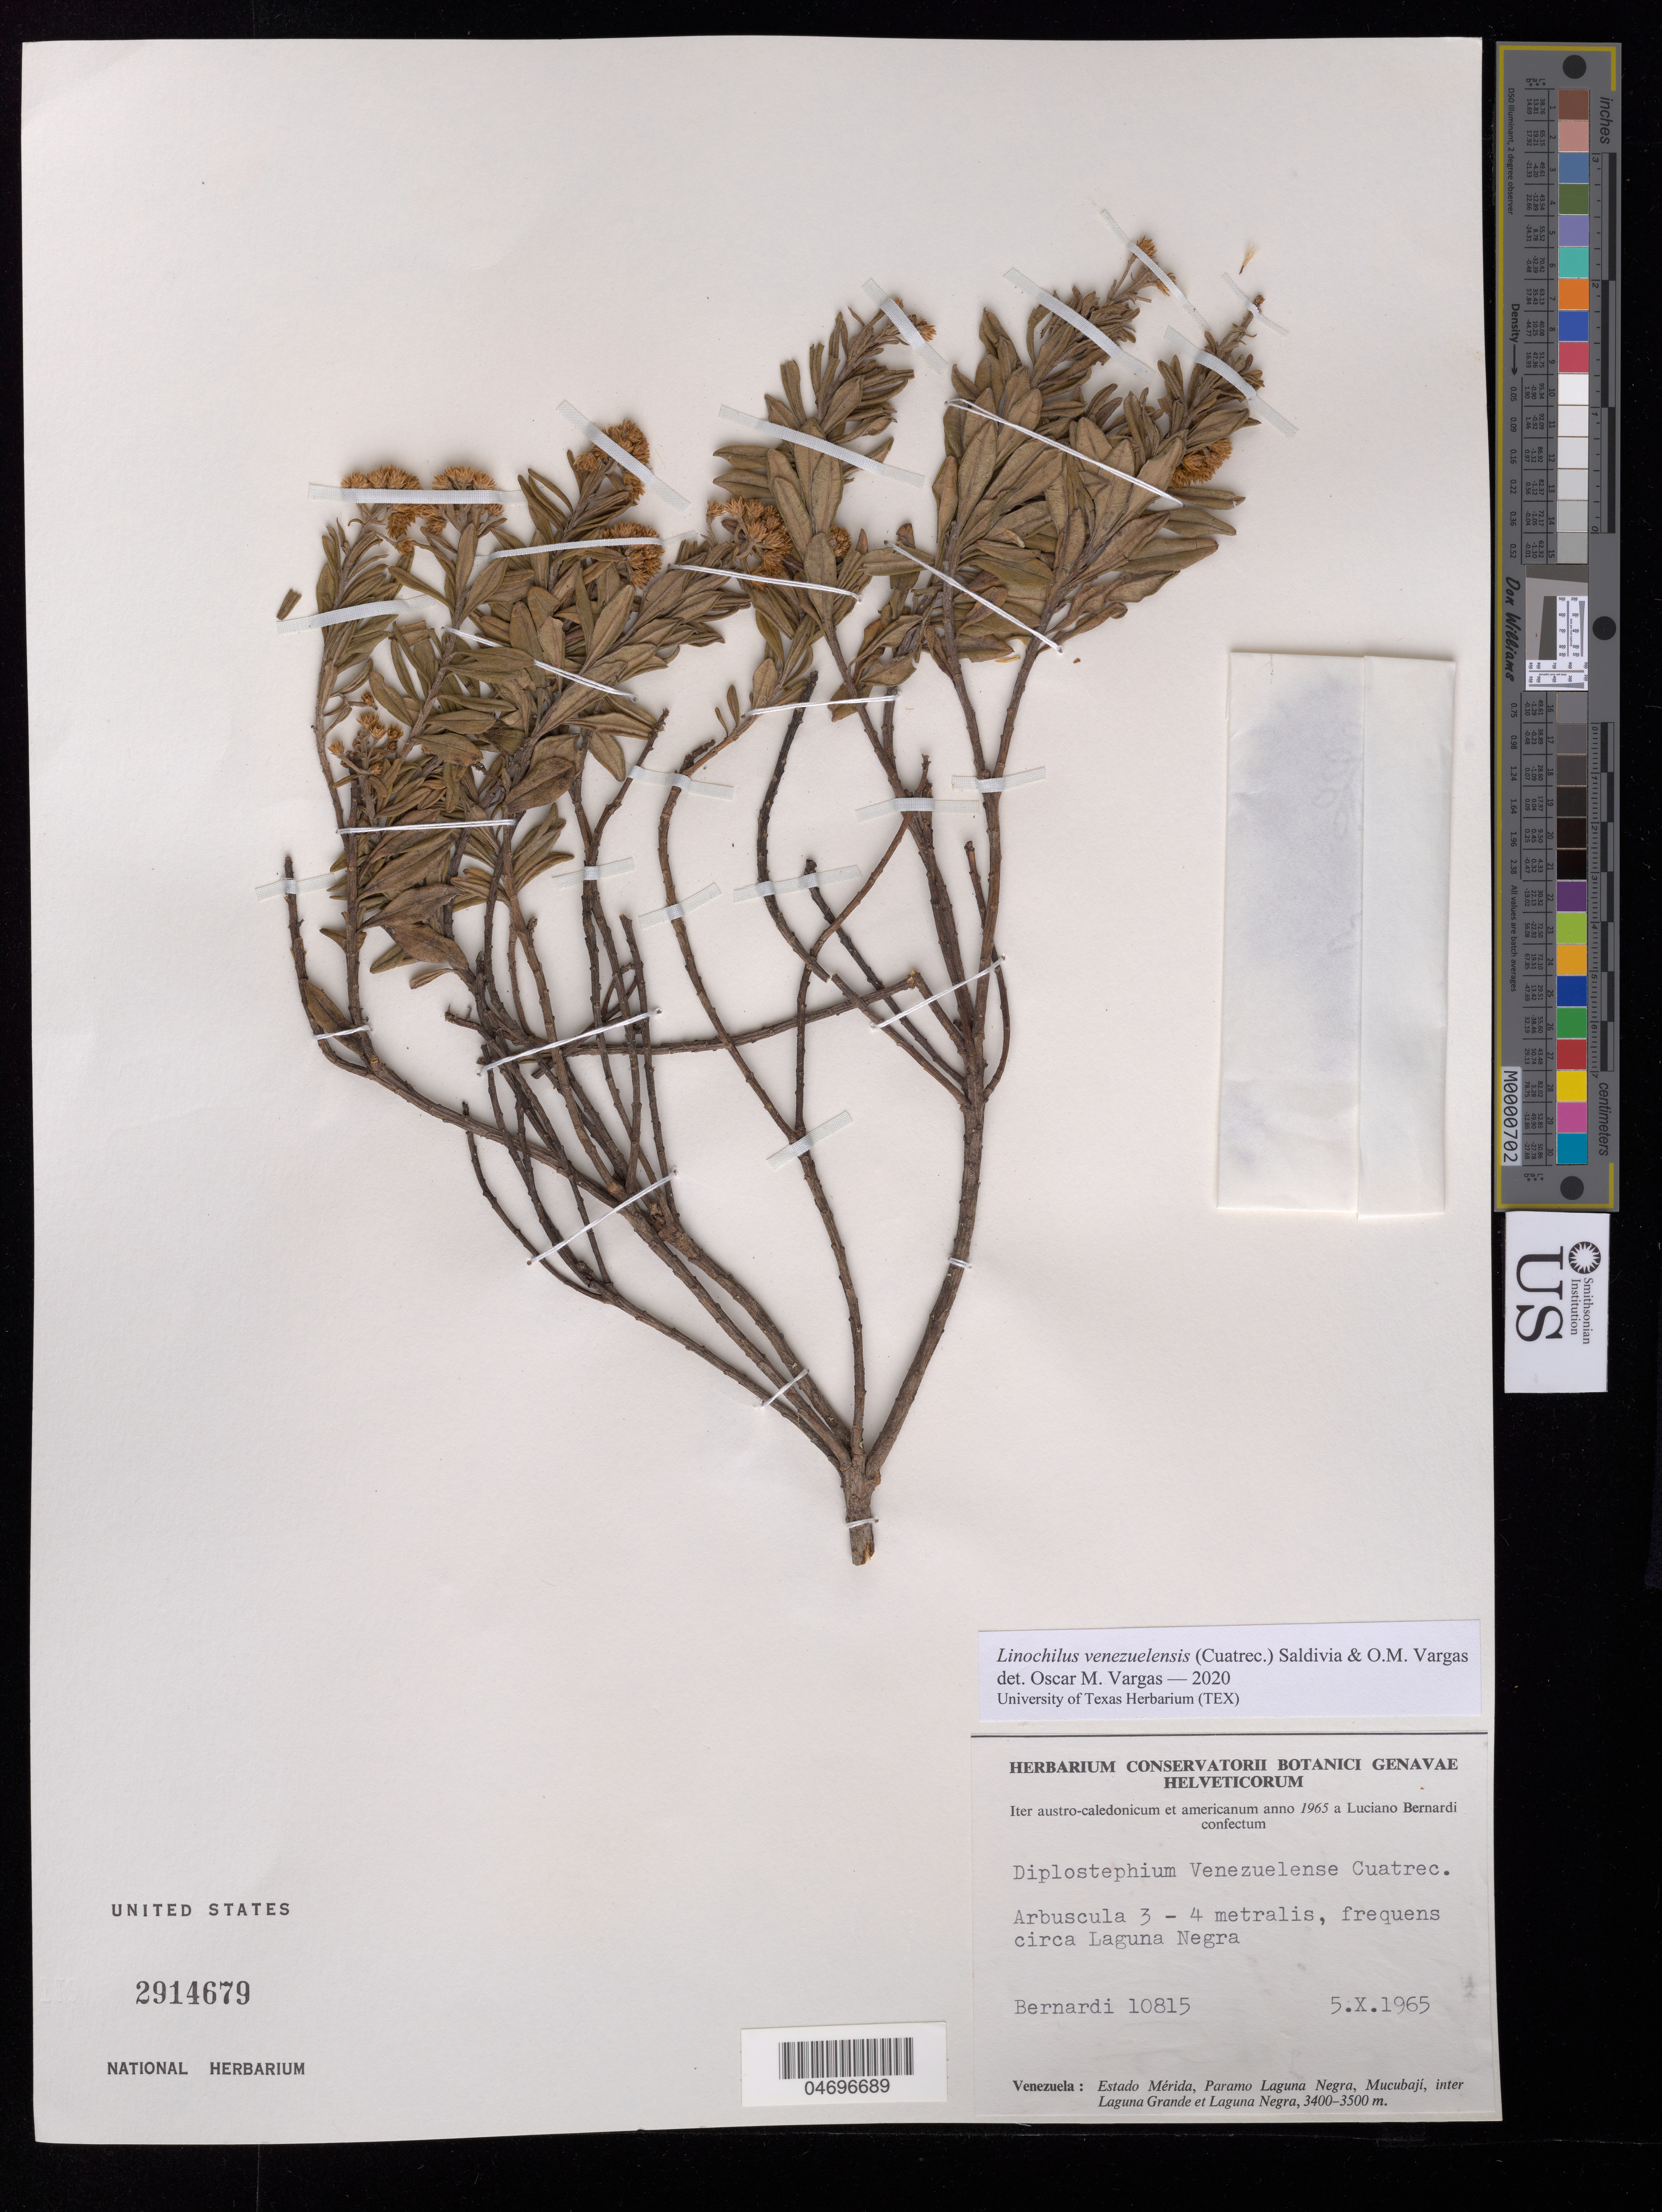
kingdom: Plantae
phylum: Tracheophyta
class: Magnoliopsida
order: Asterales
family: Asteraceae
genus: Linochilus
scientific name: Linochilus venezuelensis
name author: (Cuatrec.) Saldivia & O.M. Vargas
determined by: Vargas, Oscar M.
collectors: L. Bernardi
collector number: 10815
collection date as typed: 5-Oct-65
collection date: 1965-10-05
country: Venezuela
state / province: Mérida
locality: Paramo Laguna Negra, Mucubaji, inter Laguna Grande et Laguna Negra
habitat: Circa Laguna Negra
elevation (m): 3400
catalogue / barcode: US 2914679